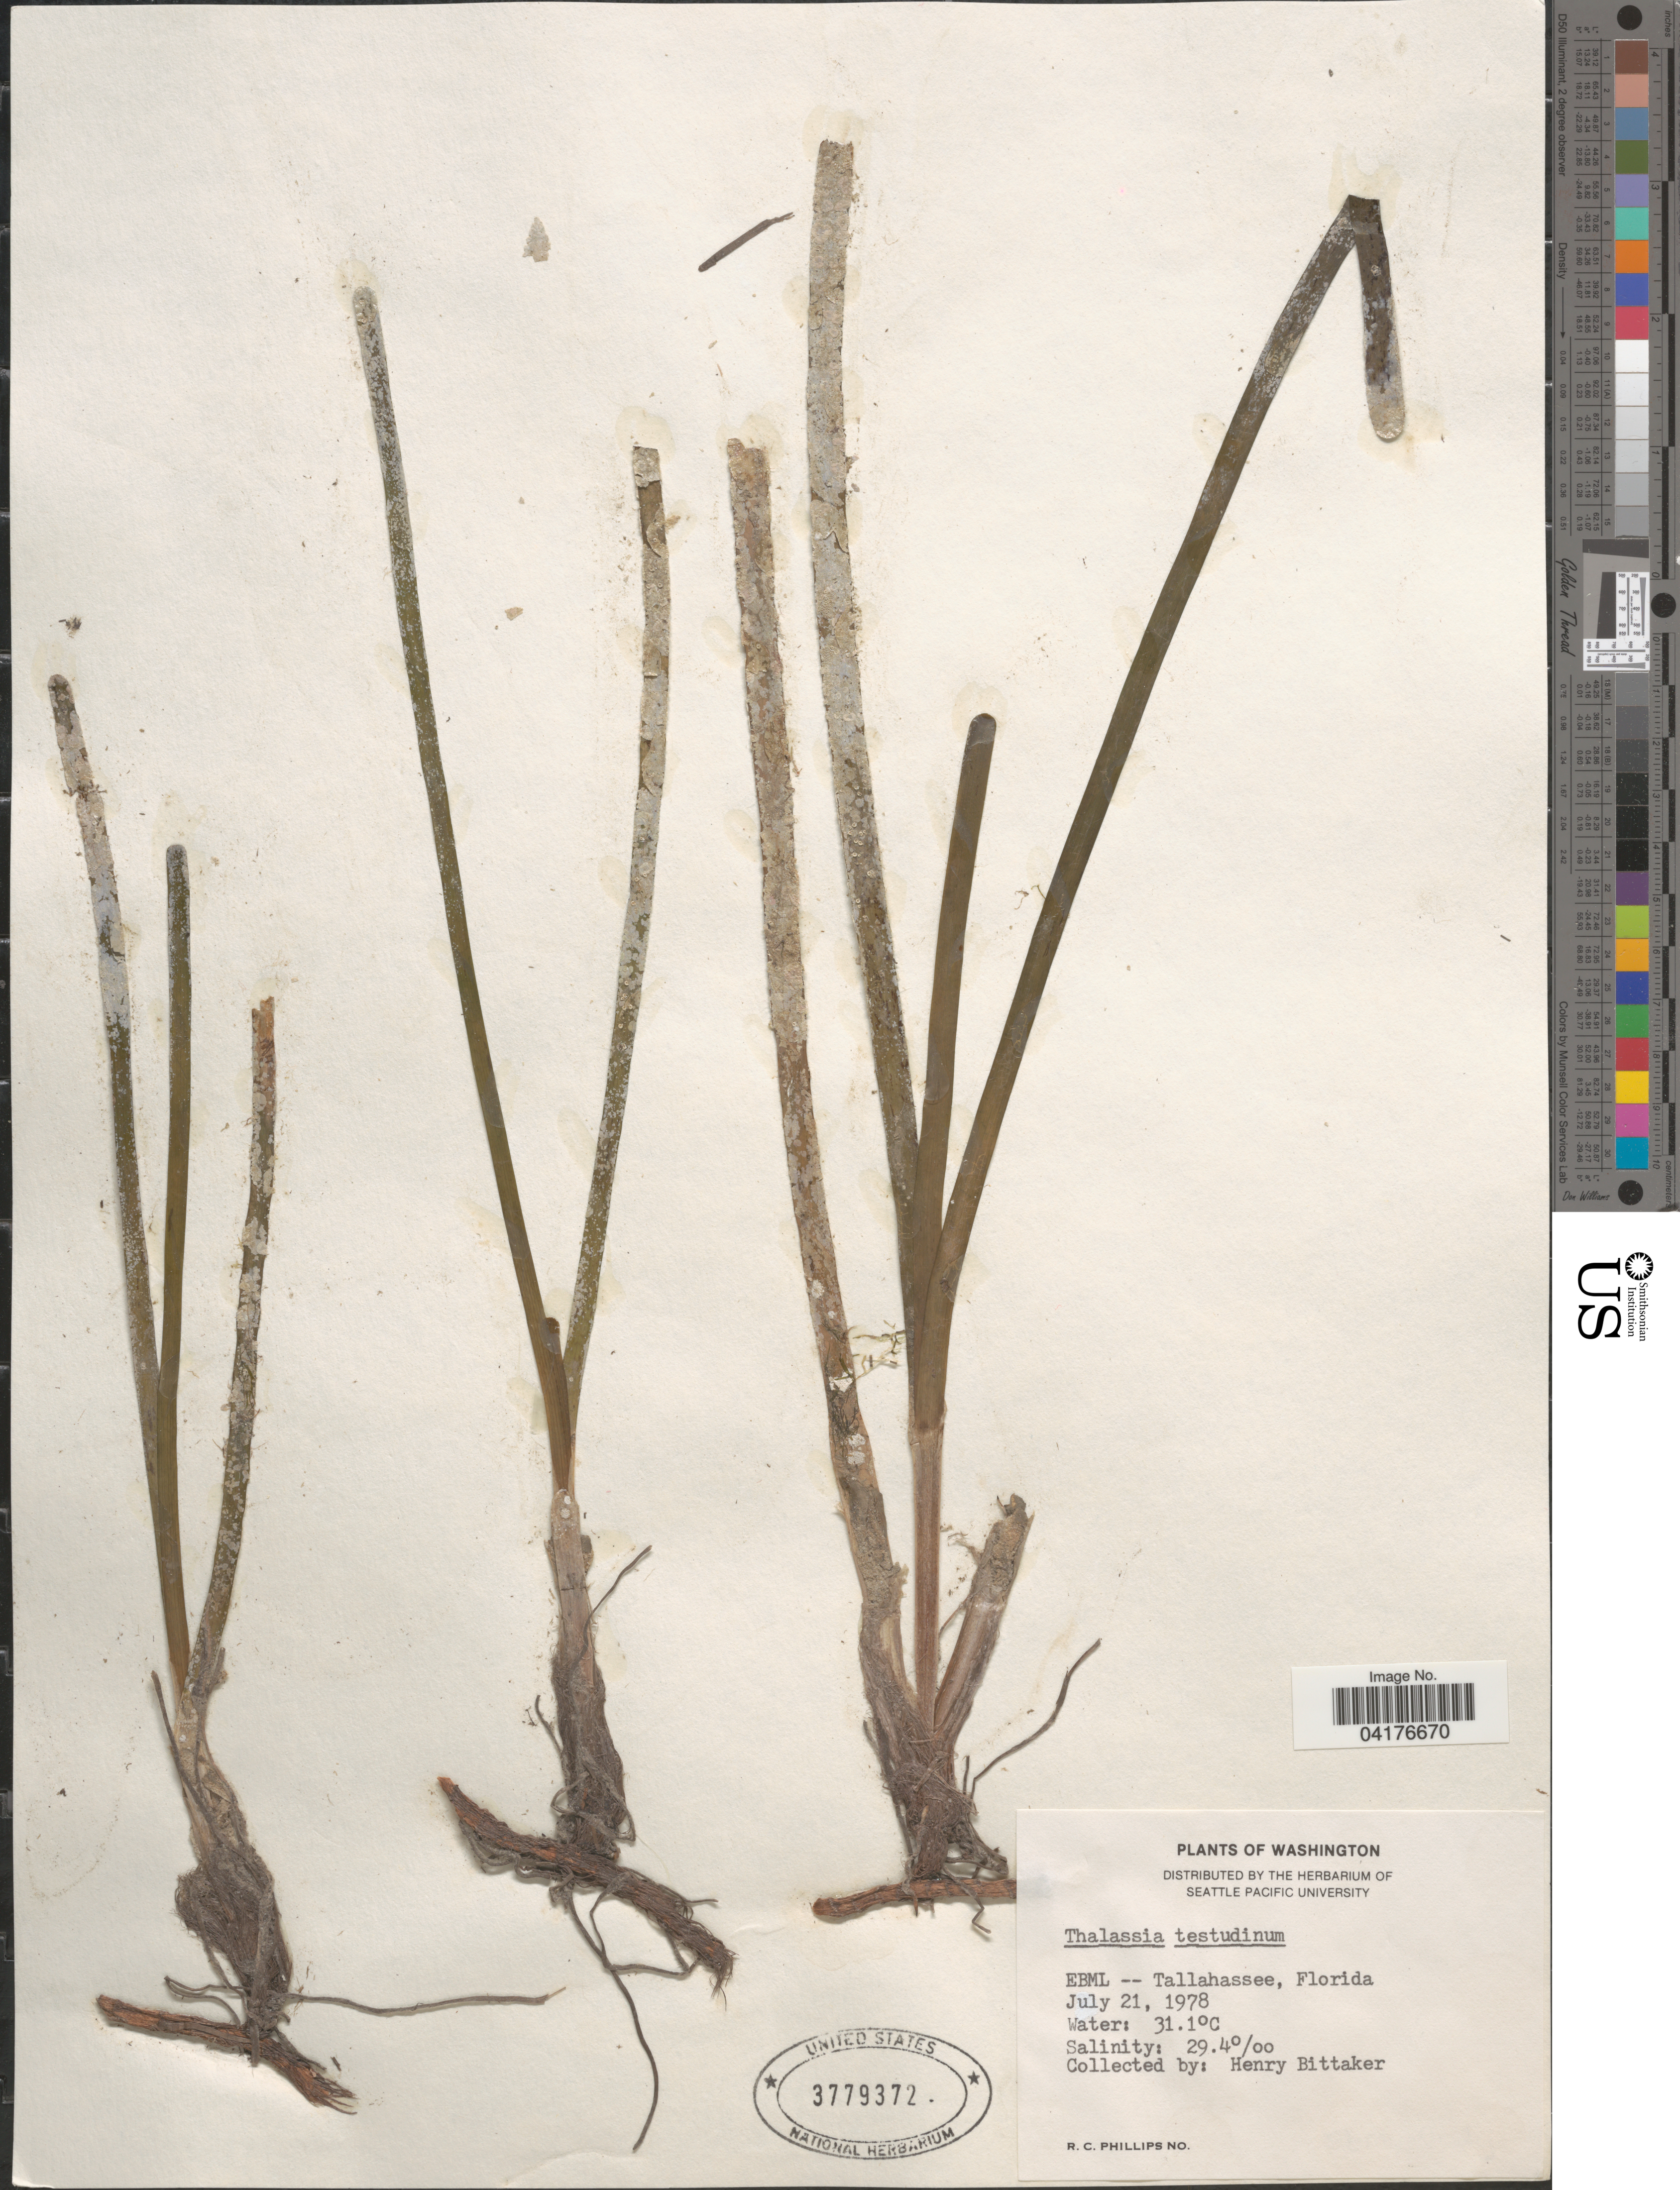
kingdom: Plantae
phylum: Tracheophyta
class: Liliopsida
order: Alismatales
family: Hydrocharitaceae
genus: Thalassia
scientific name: Thalassia testudinum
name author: Banks & Sol. ex K.D. Koenig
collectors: H. Bittaker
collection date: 1978-07-21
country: United States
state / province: Florida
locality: EBML -- Tallahassee.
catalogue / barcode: US 3779372